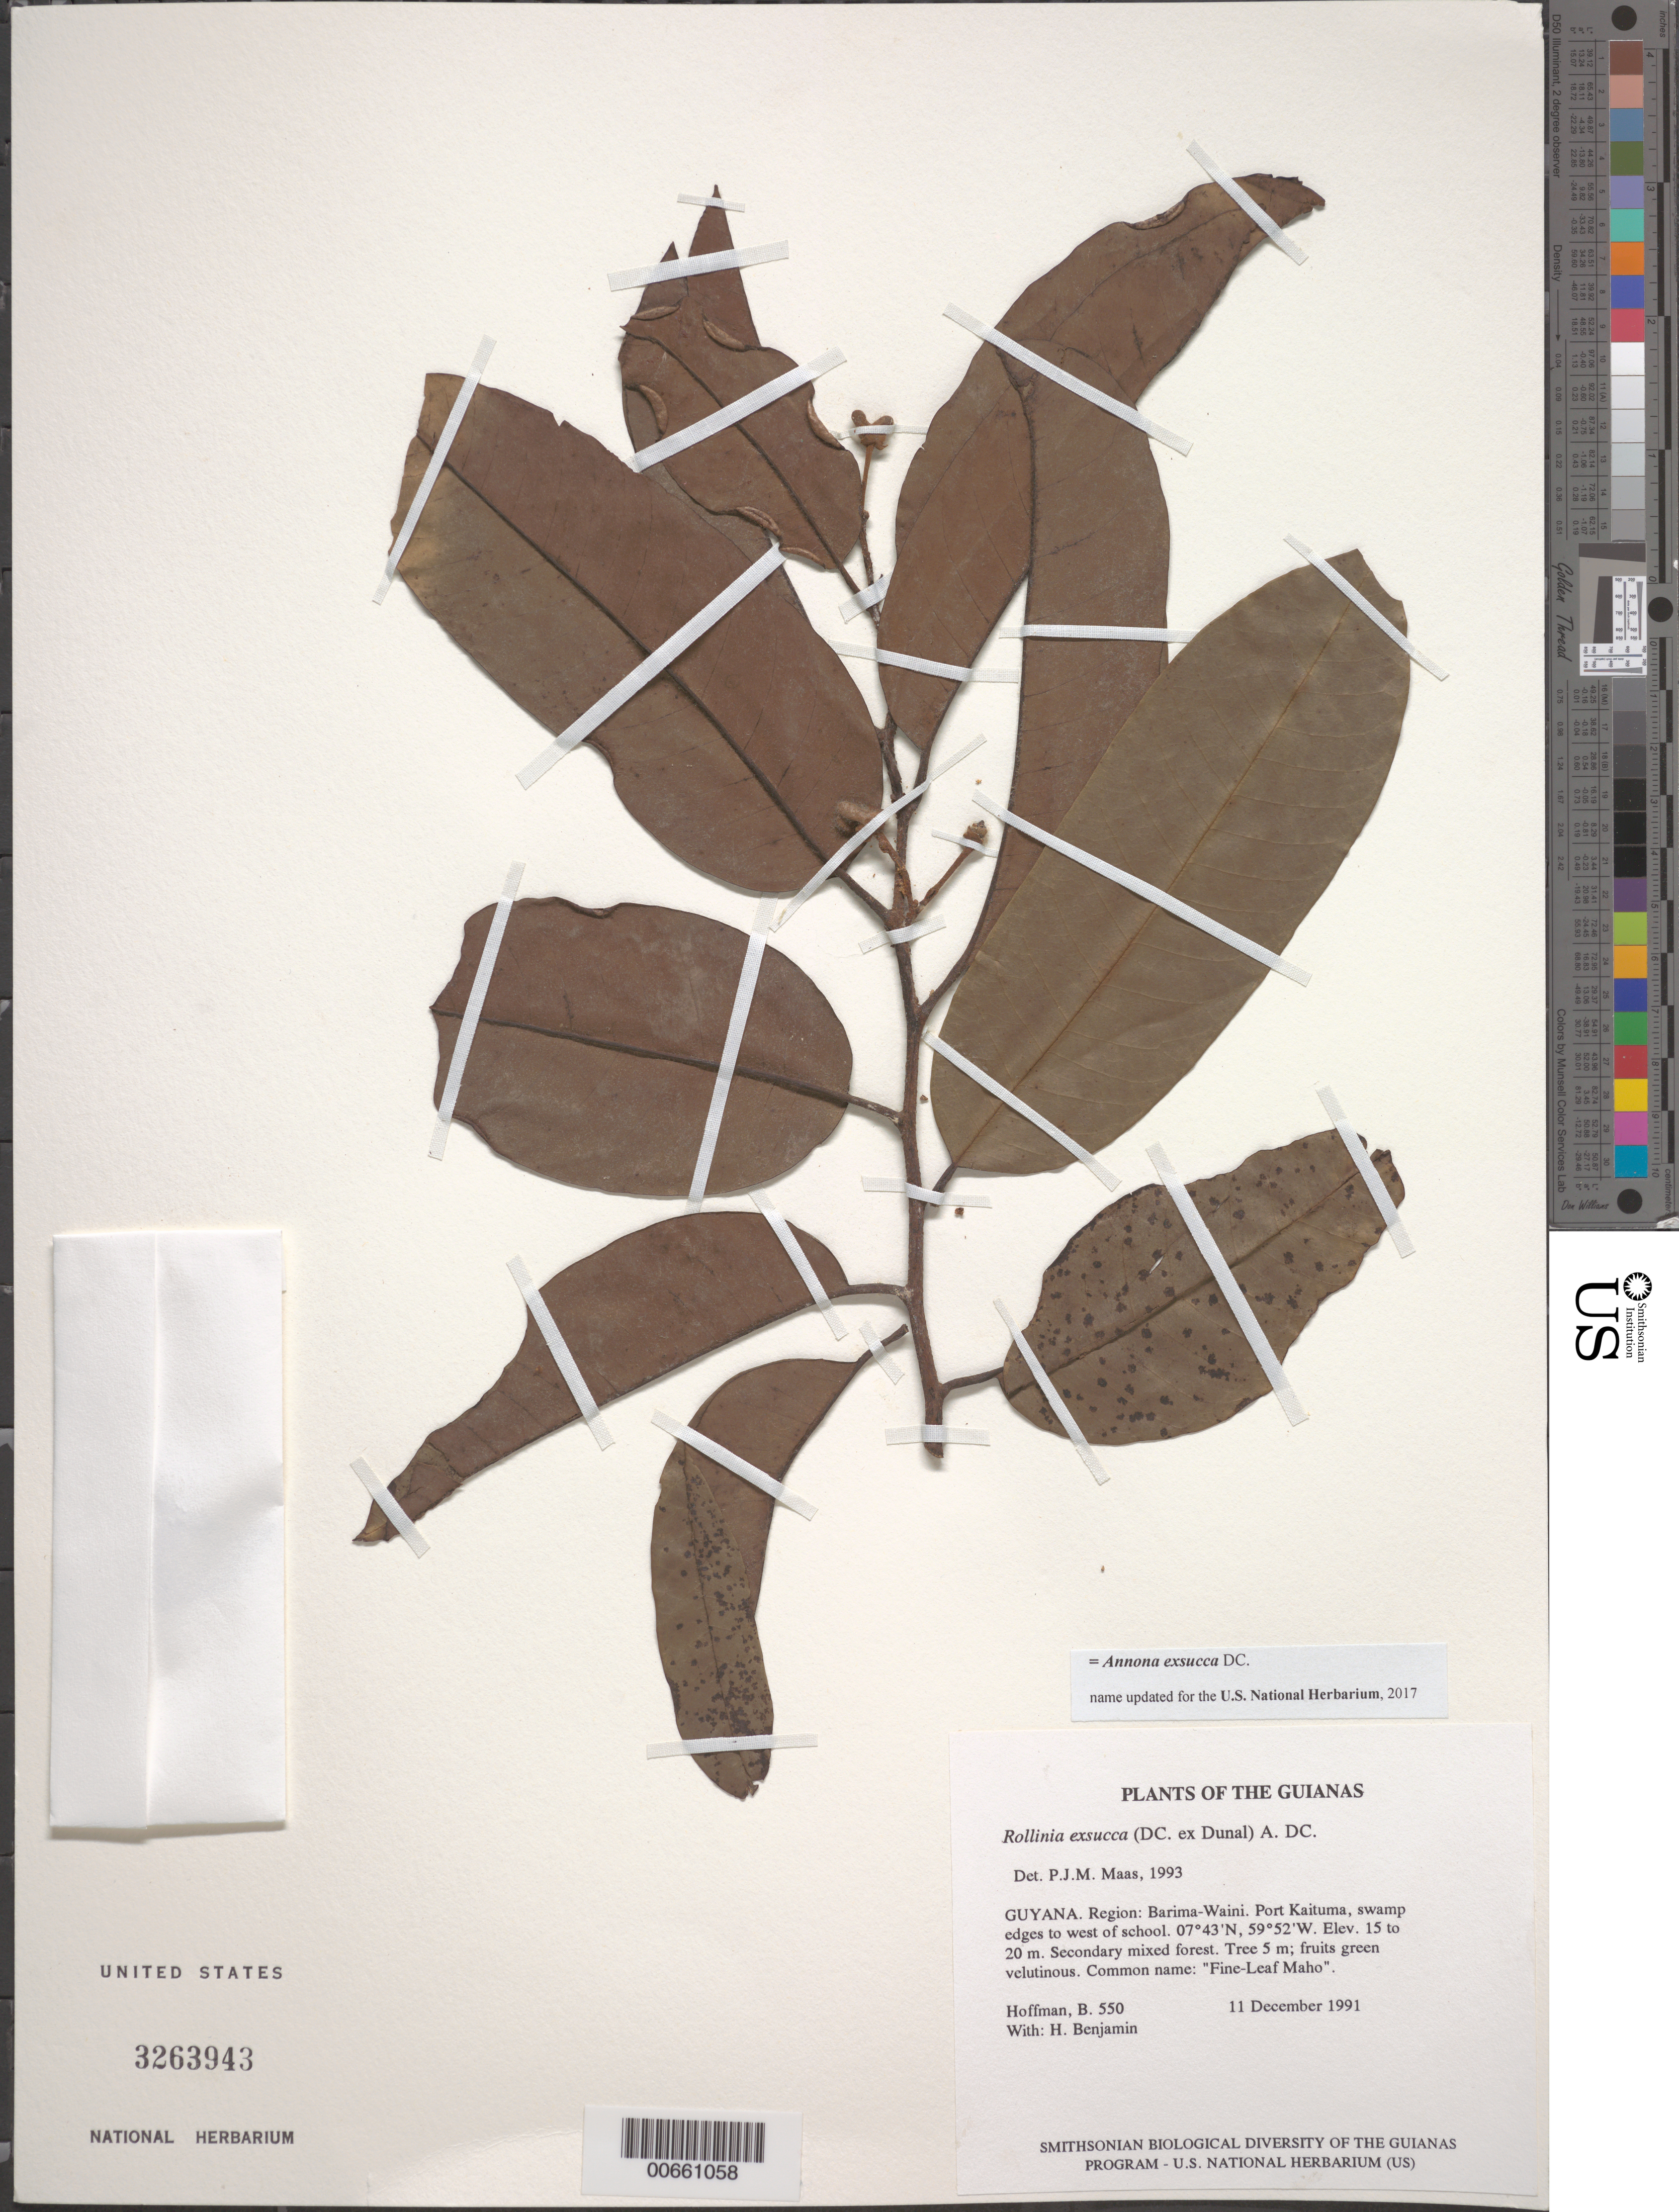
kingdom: Plantae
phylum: Tracheophyta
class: Magnoliopsida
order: Magnoliales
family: Annonaceae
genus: Annona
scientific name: Annona exsucca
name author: DC. ex Dunal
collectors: B. Hoffman & H. Benjamin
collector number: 550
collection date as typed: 11 December 1991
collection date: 1991-12-11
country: Guyana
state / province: Barima-Waini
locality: Port Kaituma, swamp edges to west of school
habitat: Secondary mixed forest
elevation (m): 15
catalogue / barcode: US 3263943